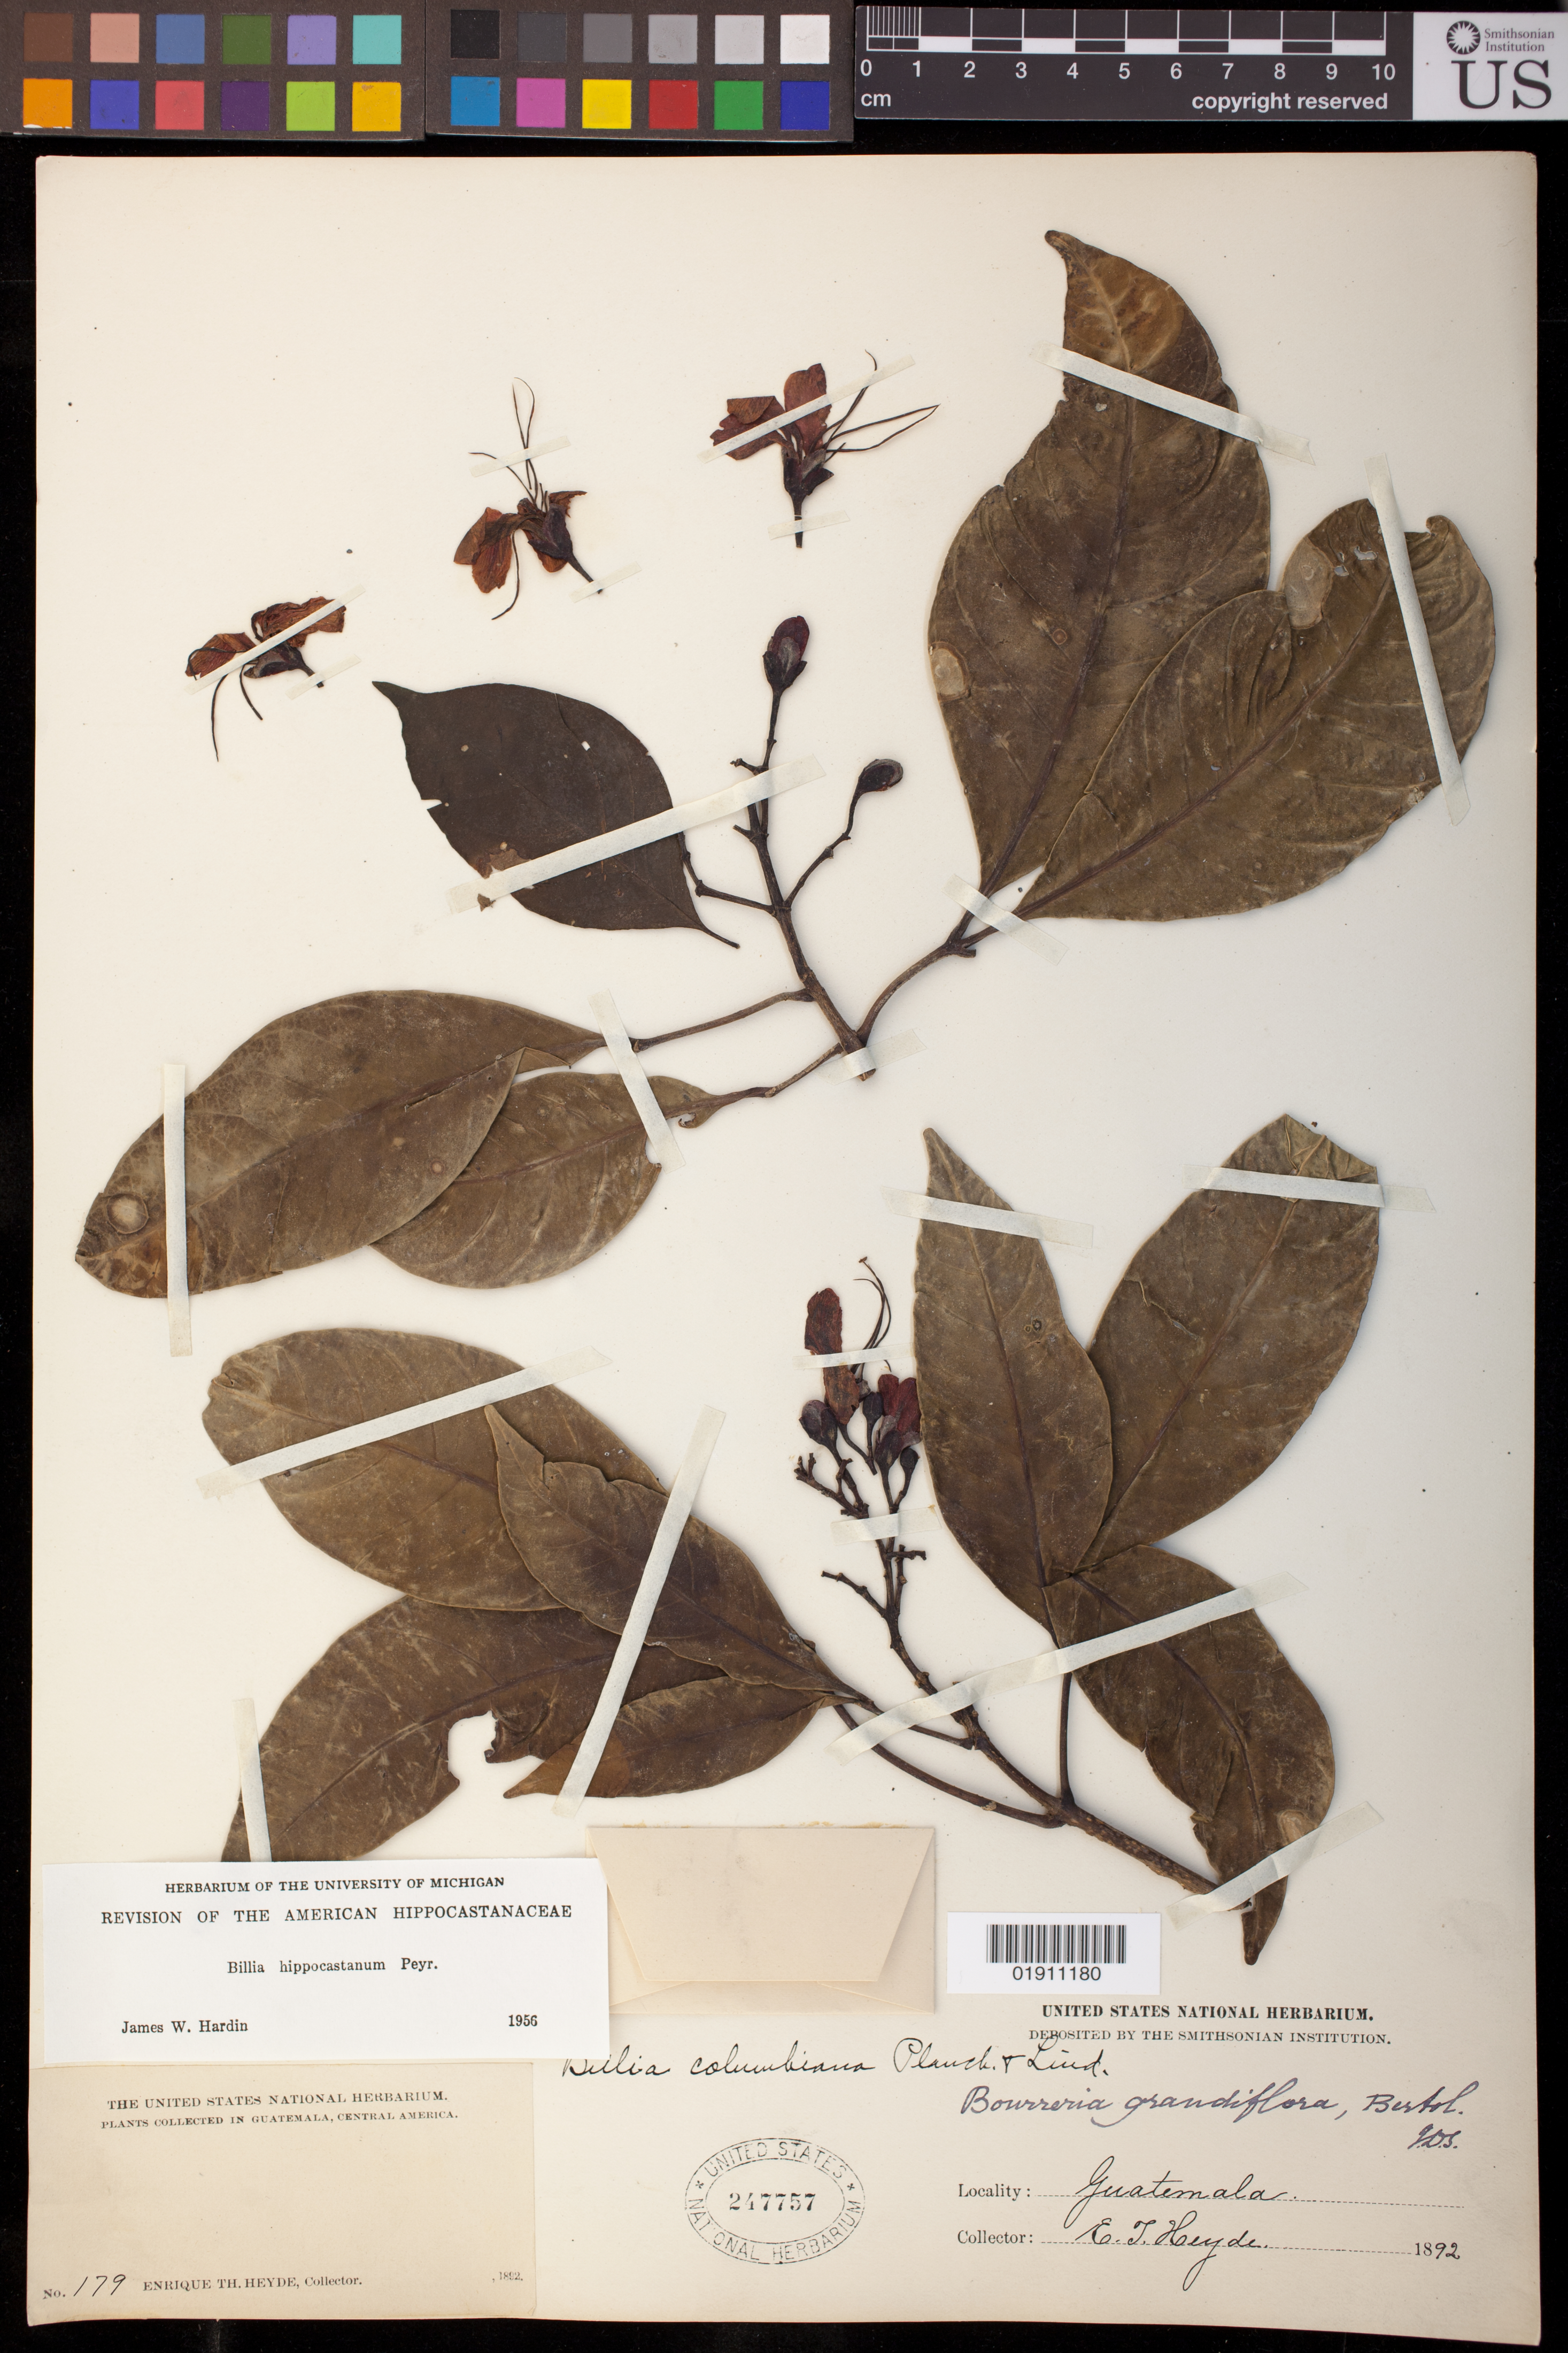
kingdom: Plantae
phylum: Tracheophyta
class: Magnoliopsida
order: Sapindales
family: Sapindaceae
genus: Billia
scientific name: Billia hippocastanum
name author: Peyr.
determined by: Hardin, J. W.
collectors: E. T. Heyde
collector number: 179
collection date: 1892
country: Guatemala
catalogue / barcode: US 247757